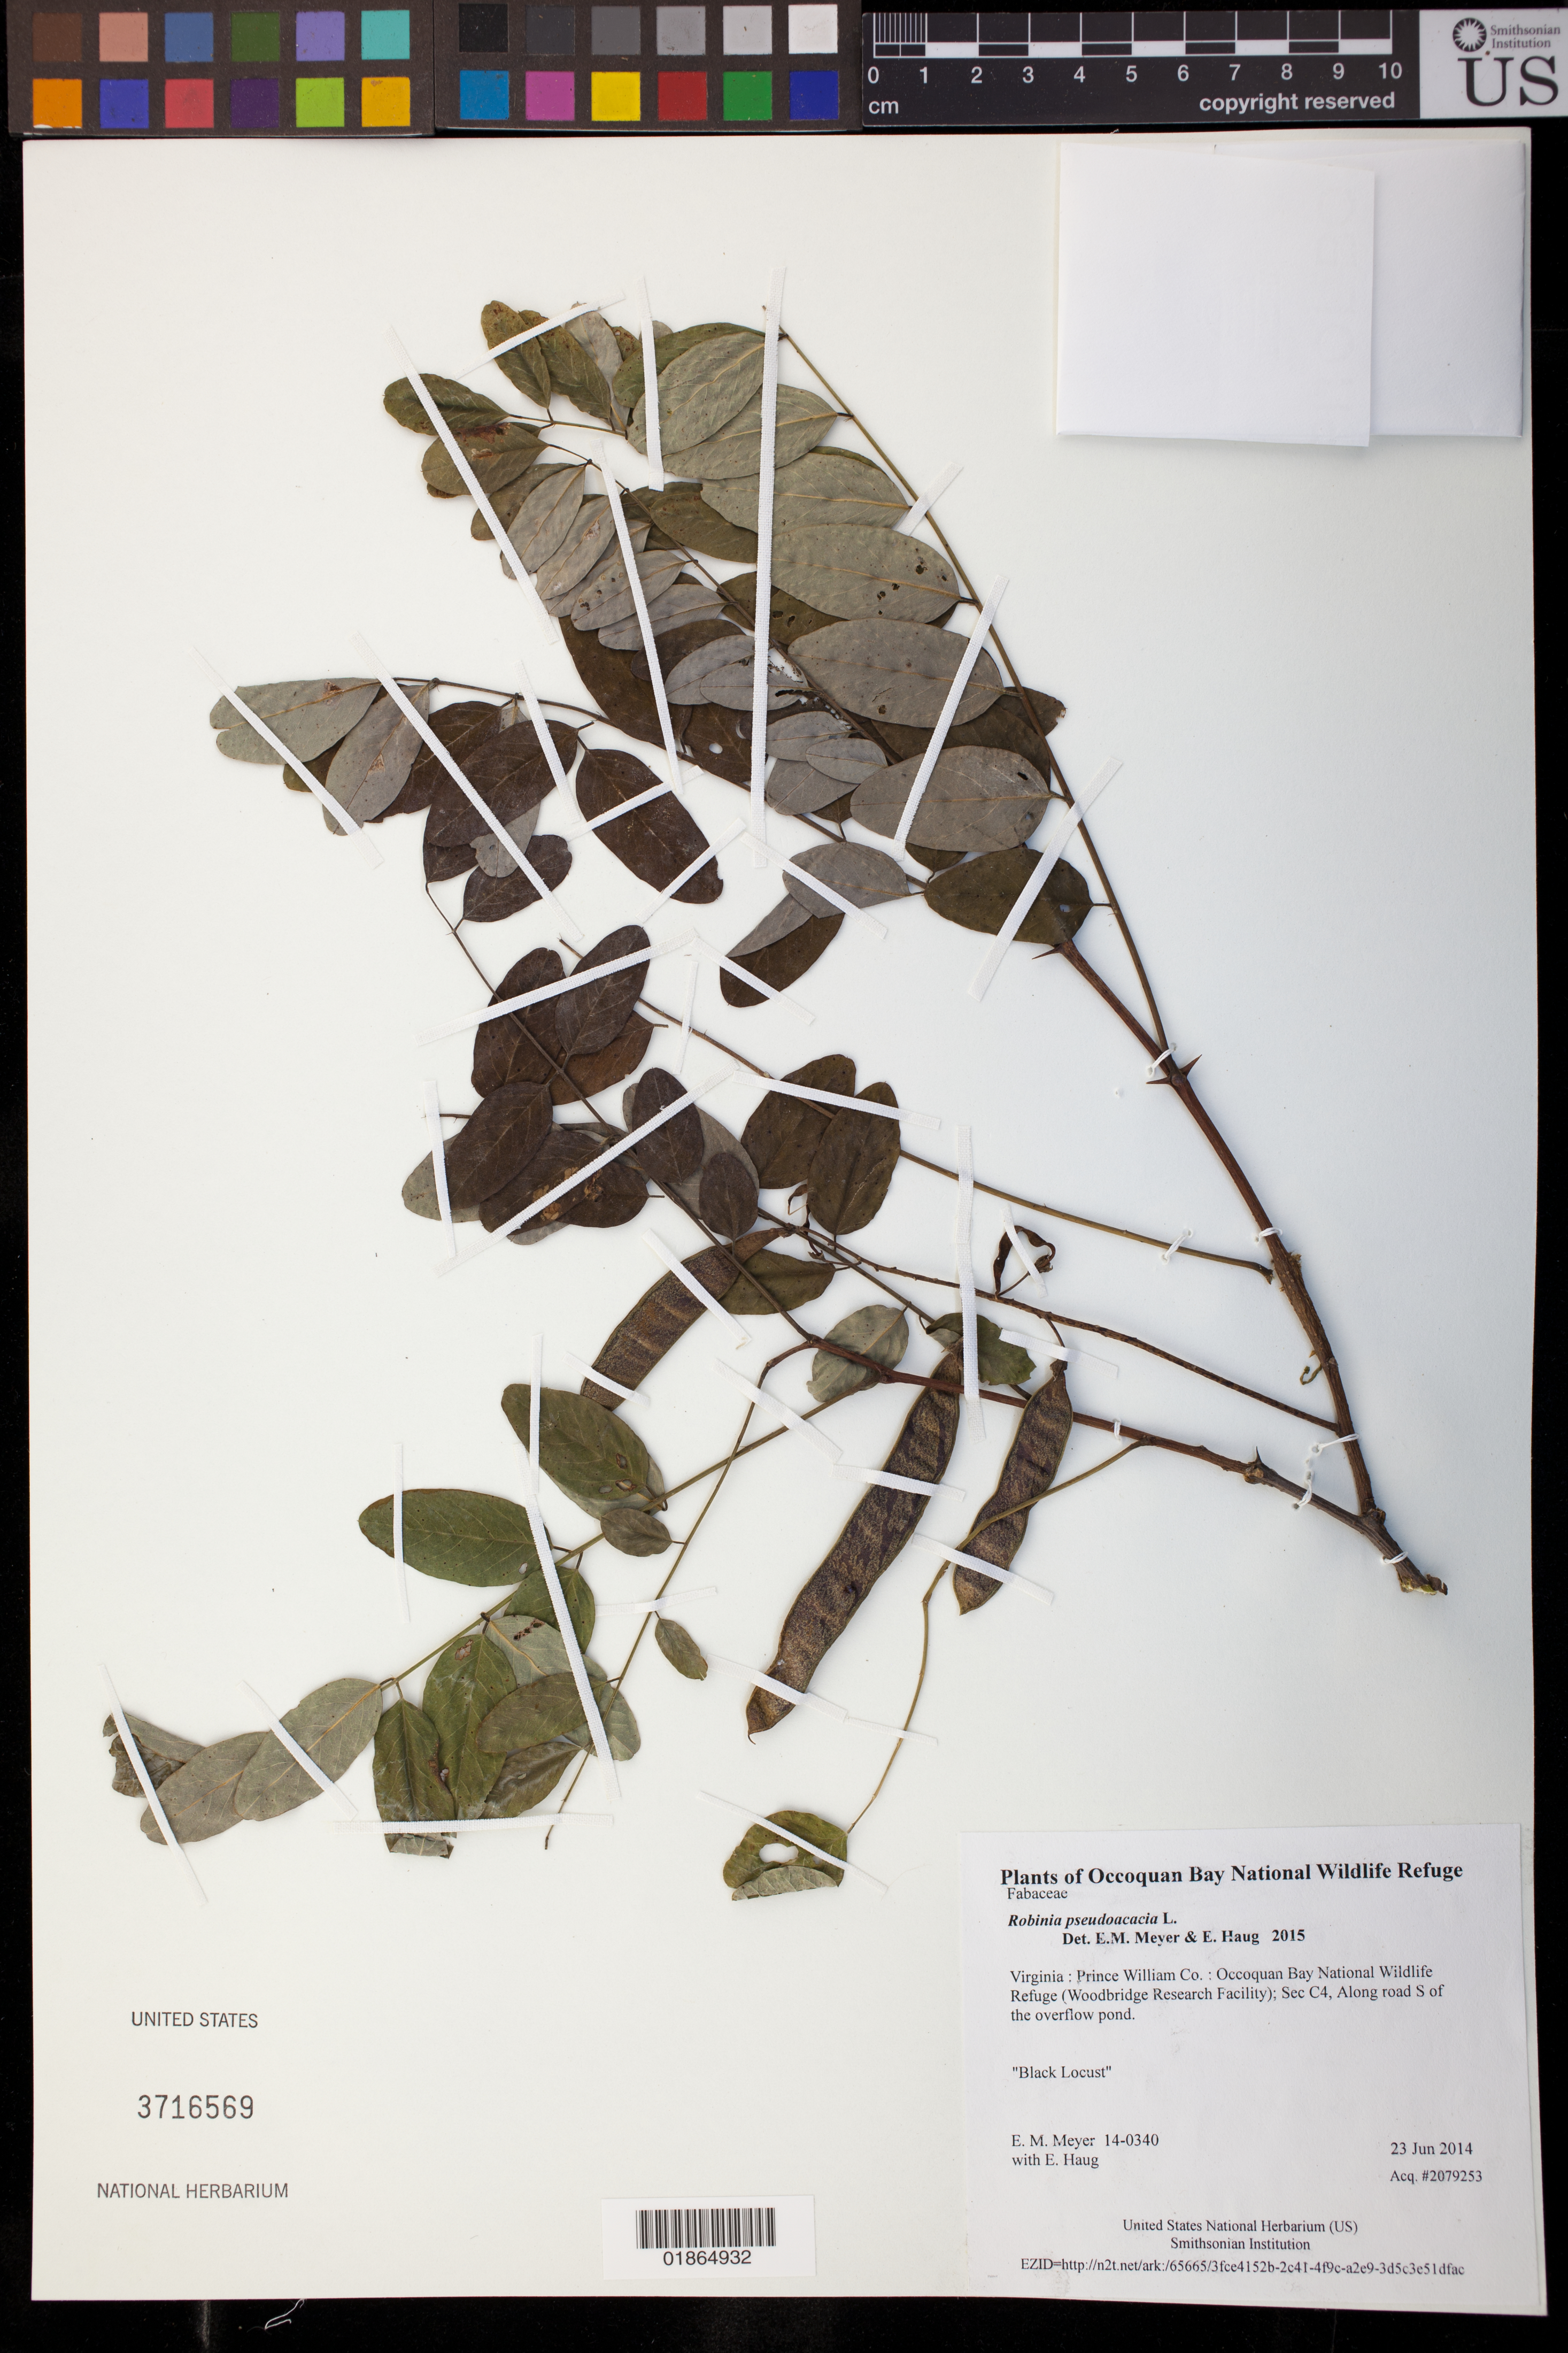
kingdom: Plantae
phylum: Tracheophyta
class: Magnoliopsida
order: Fabales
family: Fabaceae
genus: Robinia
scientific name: Robinia pseudoacacia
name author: L.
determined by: Meyer, E. M.; Haug, E.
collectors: E. M. Meyer & E. Haug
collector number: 14-0340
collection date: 2014-06-23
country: United States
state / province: Virginia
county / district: Prince William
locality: Occoquan Bay National Wildlife Refuge (Woodbridge Research Facility); Sec C4, Along road S of the overflow pond.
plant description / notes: Black Locust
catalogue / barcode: US 3716569